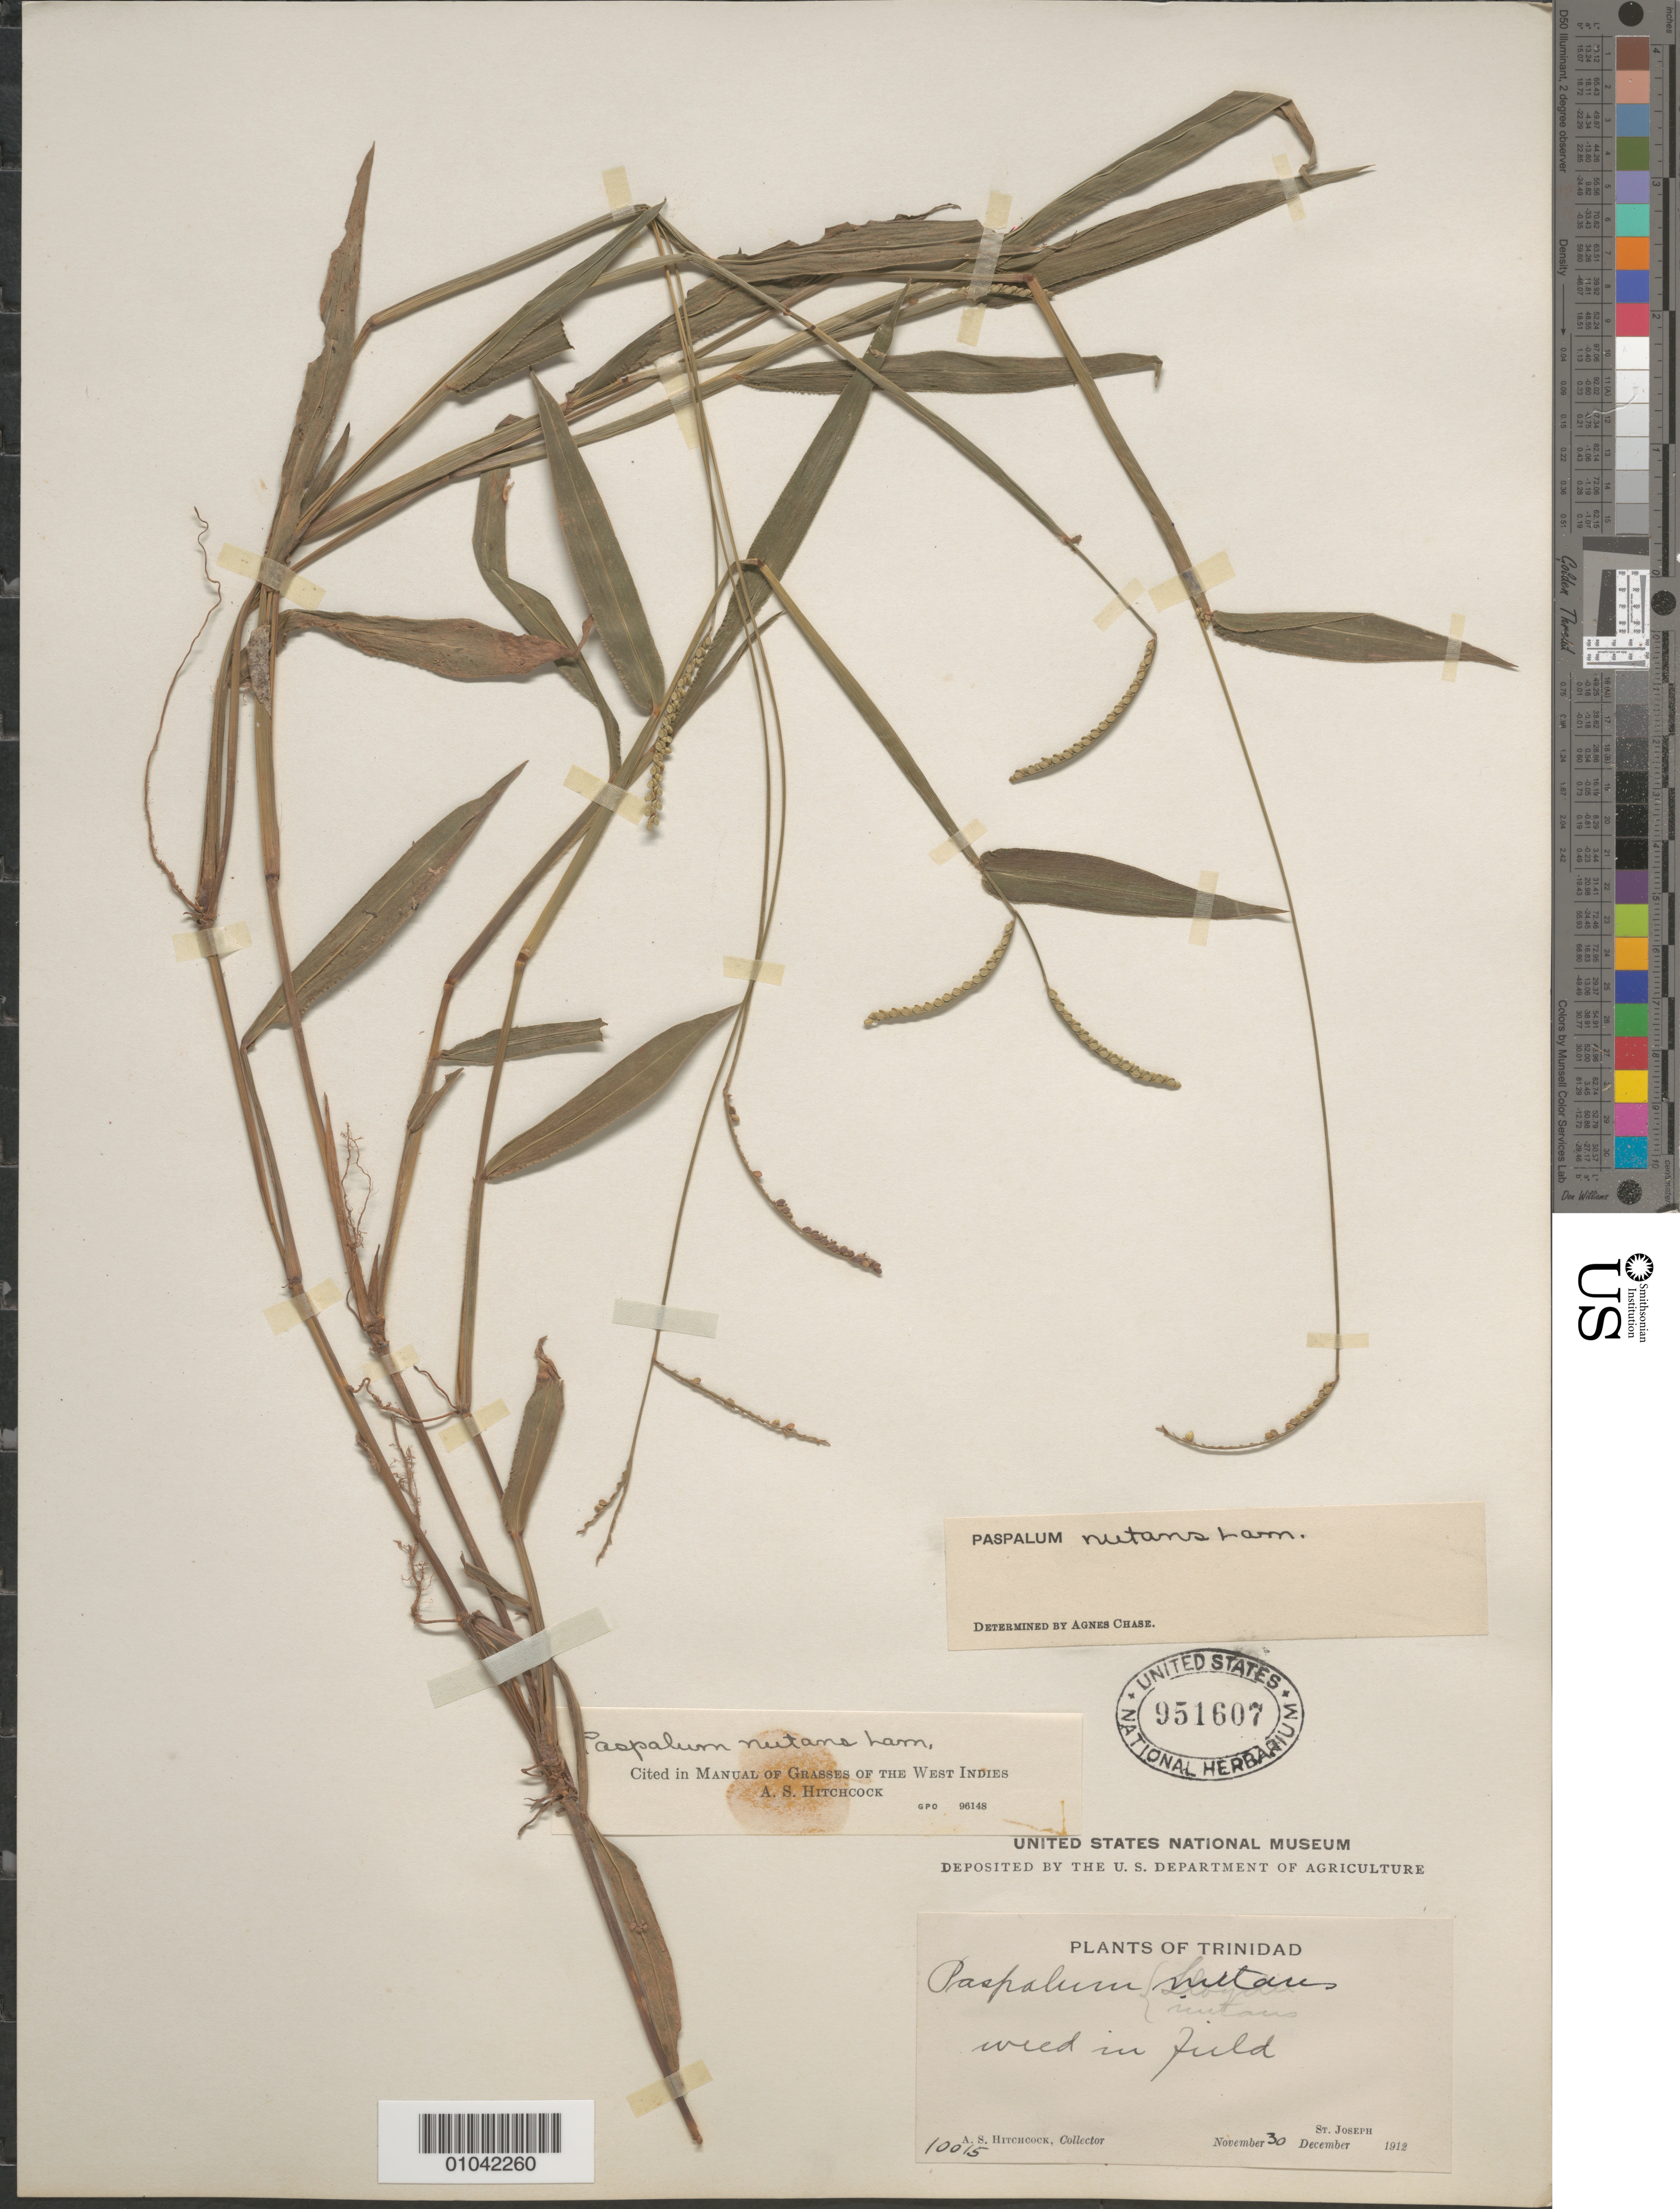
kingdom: Plantae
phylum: Tracheophyta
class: Liliopsida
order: Poales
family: Poaceae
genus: Paspalum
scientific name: Paspalum nutans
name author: Lam.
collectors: A. S. Hitchcock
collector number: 10015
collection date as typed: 30 Nov 1912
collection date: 1912-11-30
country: Trinidad and Tobago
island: Trinidad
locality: St. Joseph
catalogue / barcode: US 951607